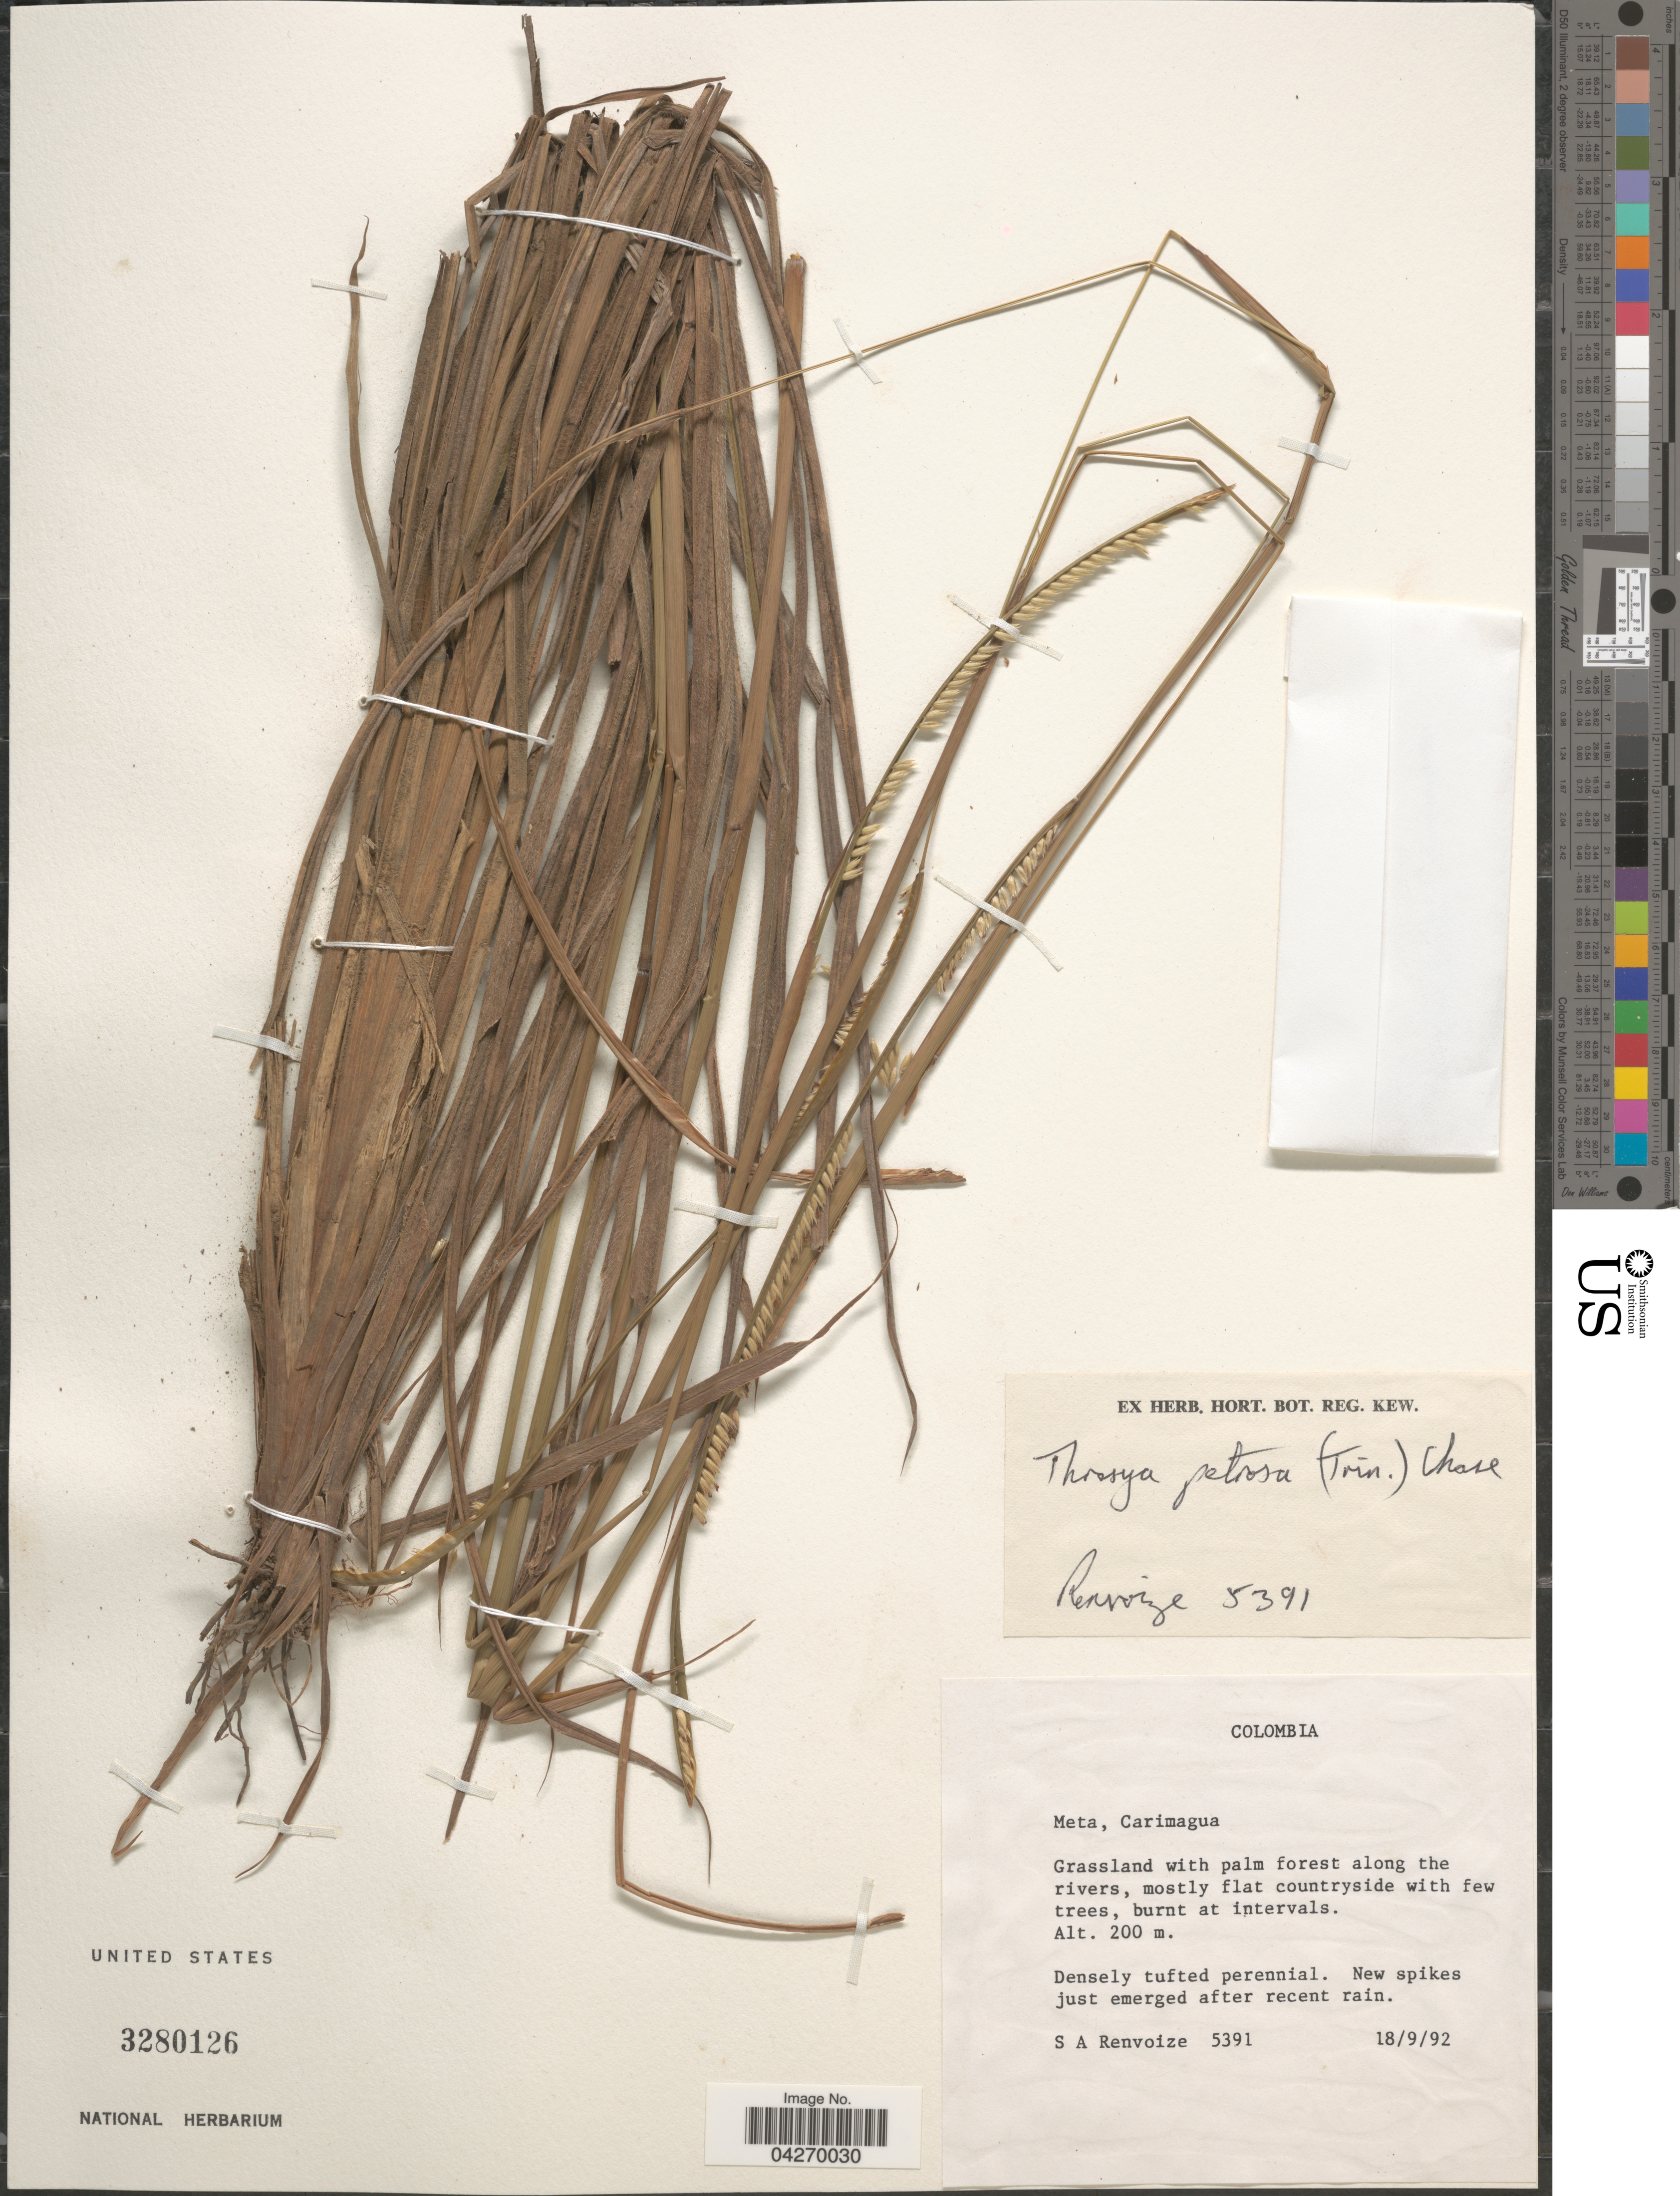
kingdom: Plantae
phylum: Tracheophyta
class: Liliopsida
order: Poales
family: Poaceae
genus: Paspalum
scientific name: Paspalum foliiforme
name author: S. Denham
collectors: S. A. Renvoize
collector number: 5391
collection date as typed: Transcribed d/m/y: 18/9/92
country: Colombia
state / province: Meta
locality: Carimagua. Grassland with palm forest along the rivers, mostly flat countryside with few trees, burnt at intervals.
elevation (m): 200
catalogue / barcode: US 3280126